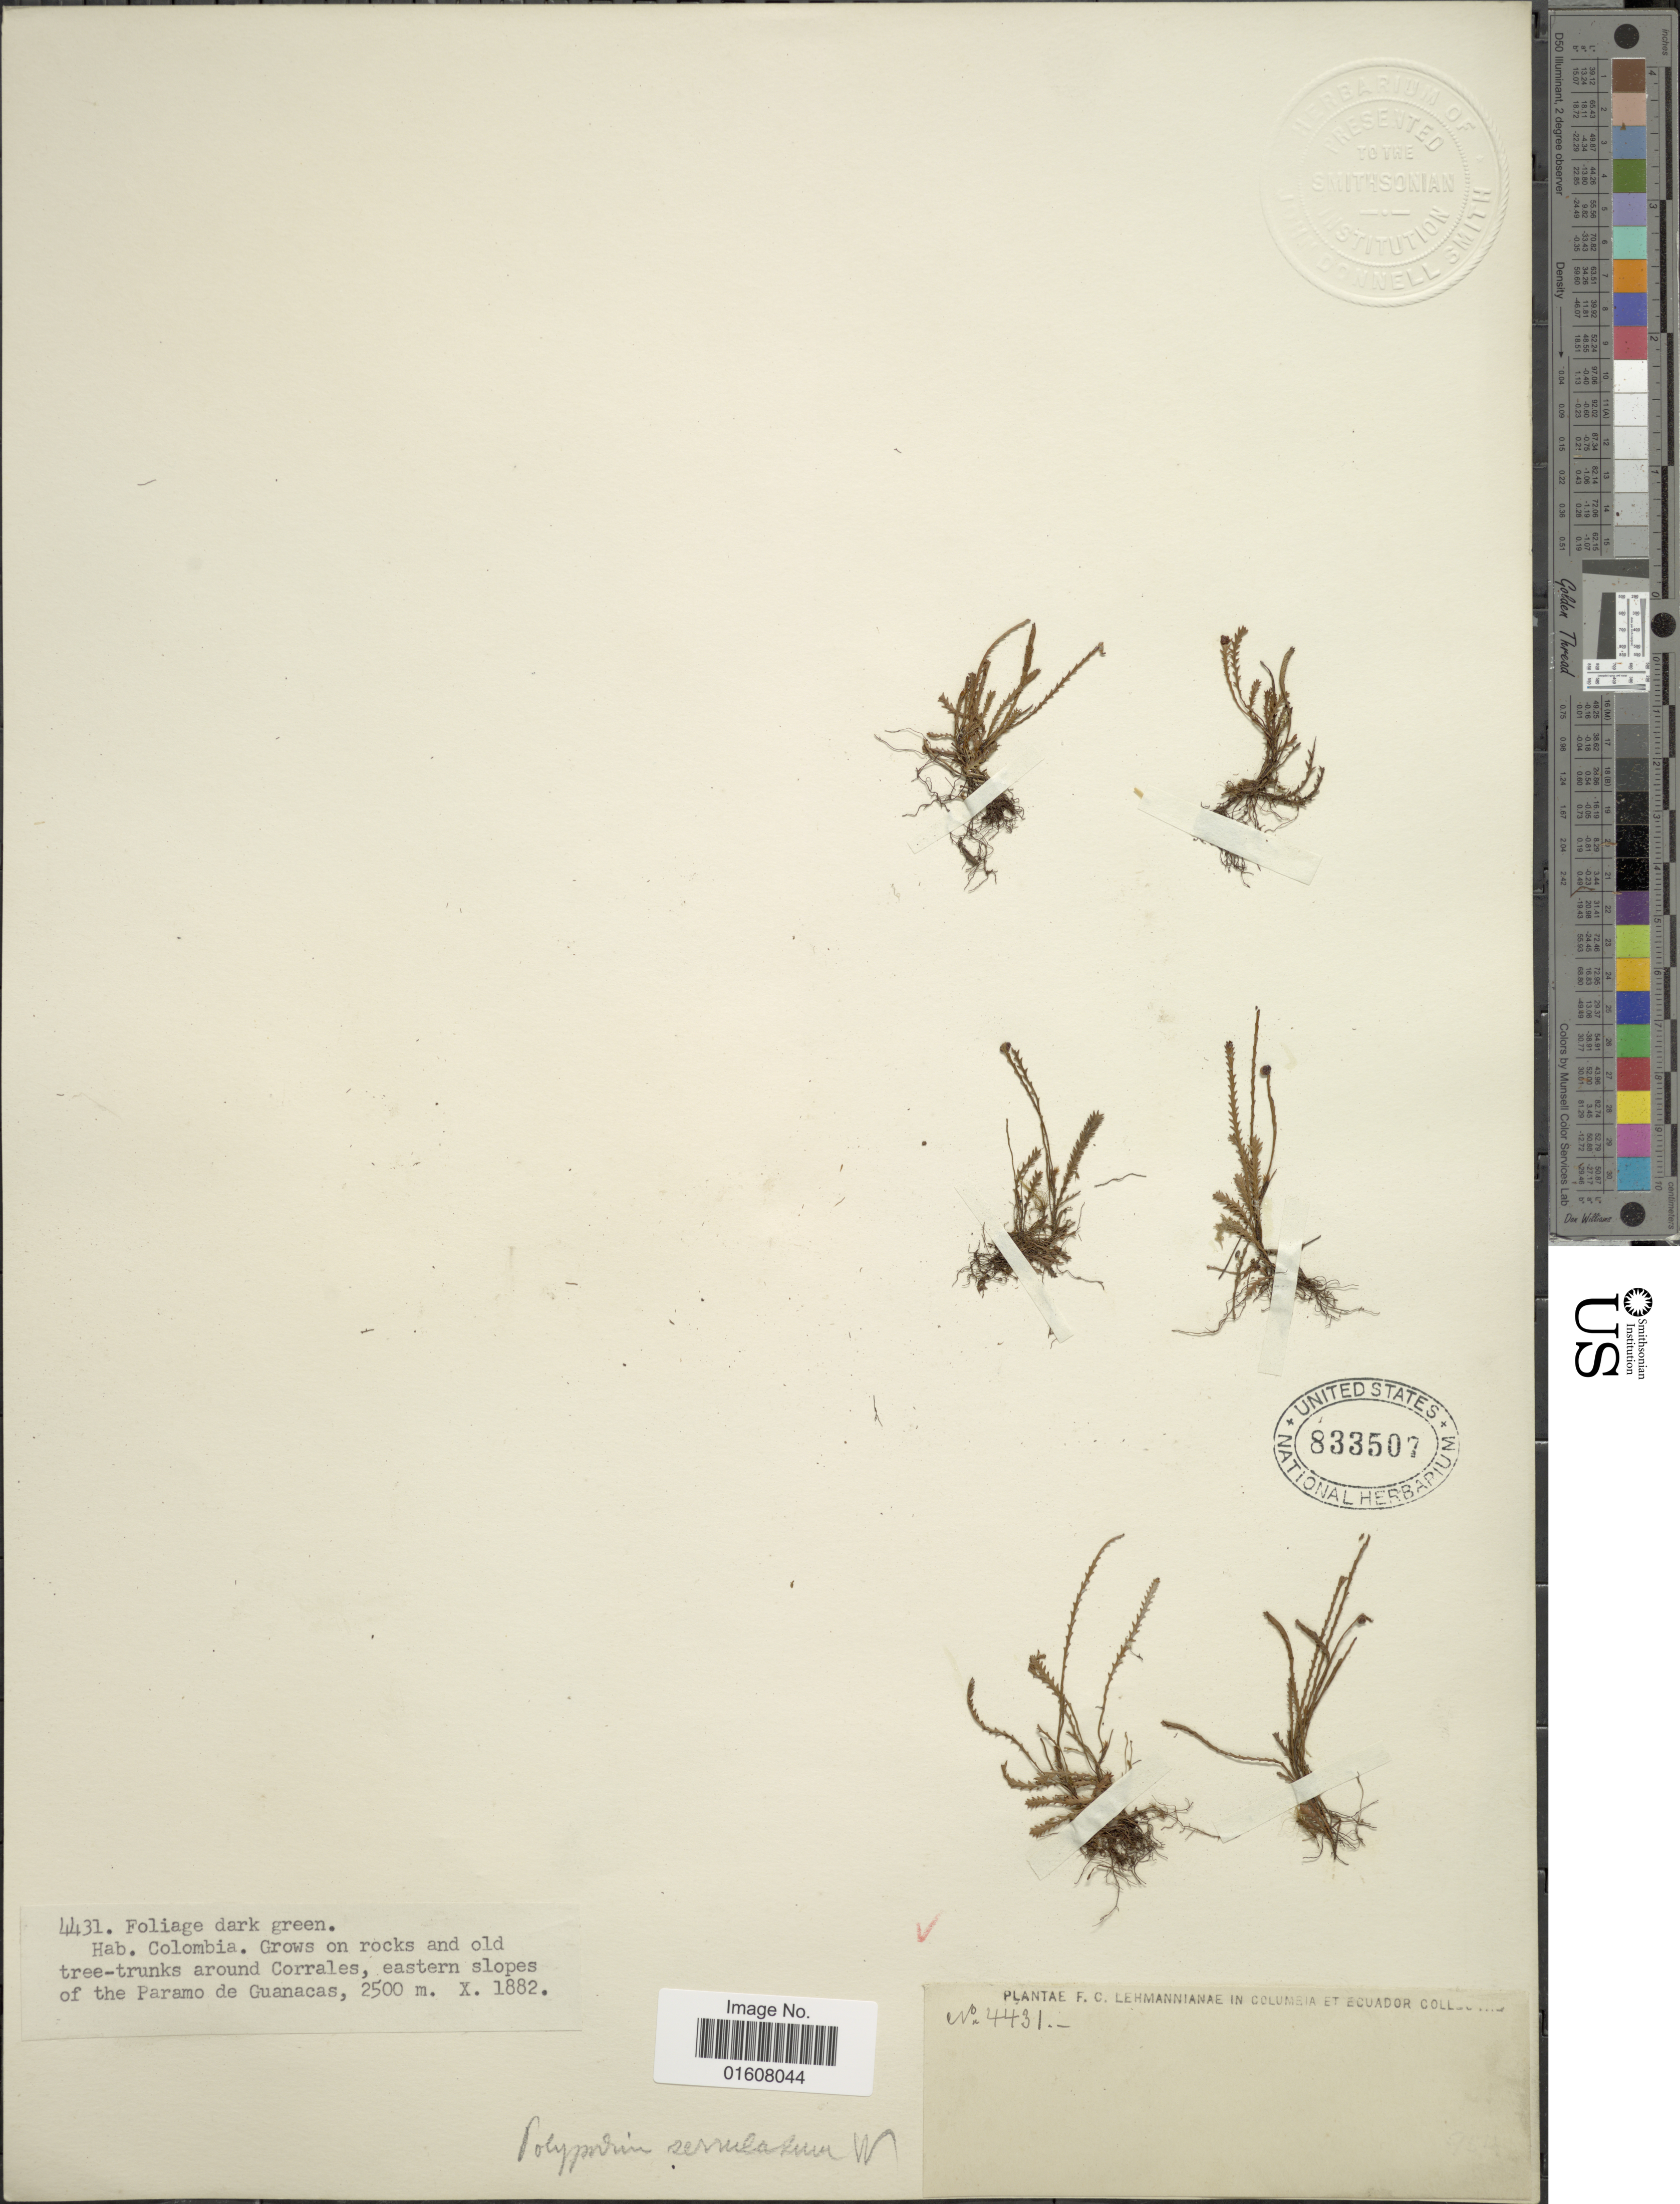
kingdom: Plantae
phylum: Tracheophyta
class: Polypodiopsida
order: Polypodiales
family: Polypodiaceae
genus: Cochlidium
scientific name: Cochlidium serrulatum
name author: (Sw.) L.E. Bishop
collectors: F. C. Lehmann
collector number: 4431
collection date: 1882-10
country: Colombia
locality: Around Corrales, eastern slopes of the Paramo de Guanacas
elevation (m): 2500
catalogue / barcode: US 833507